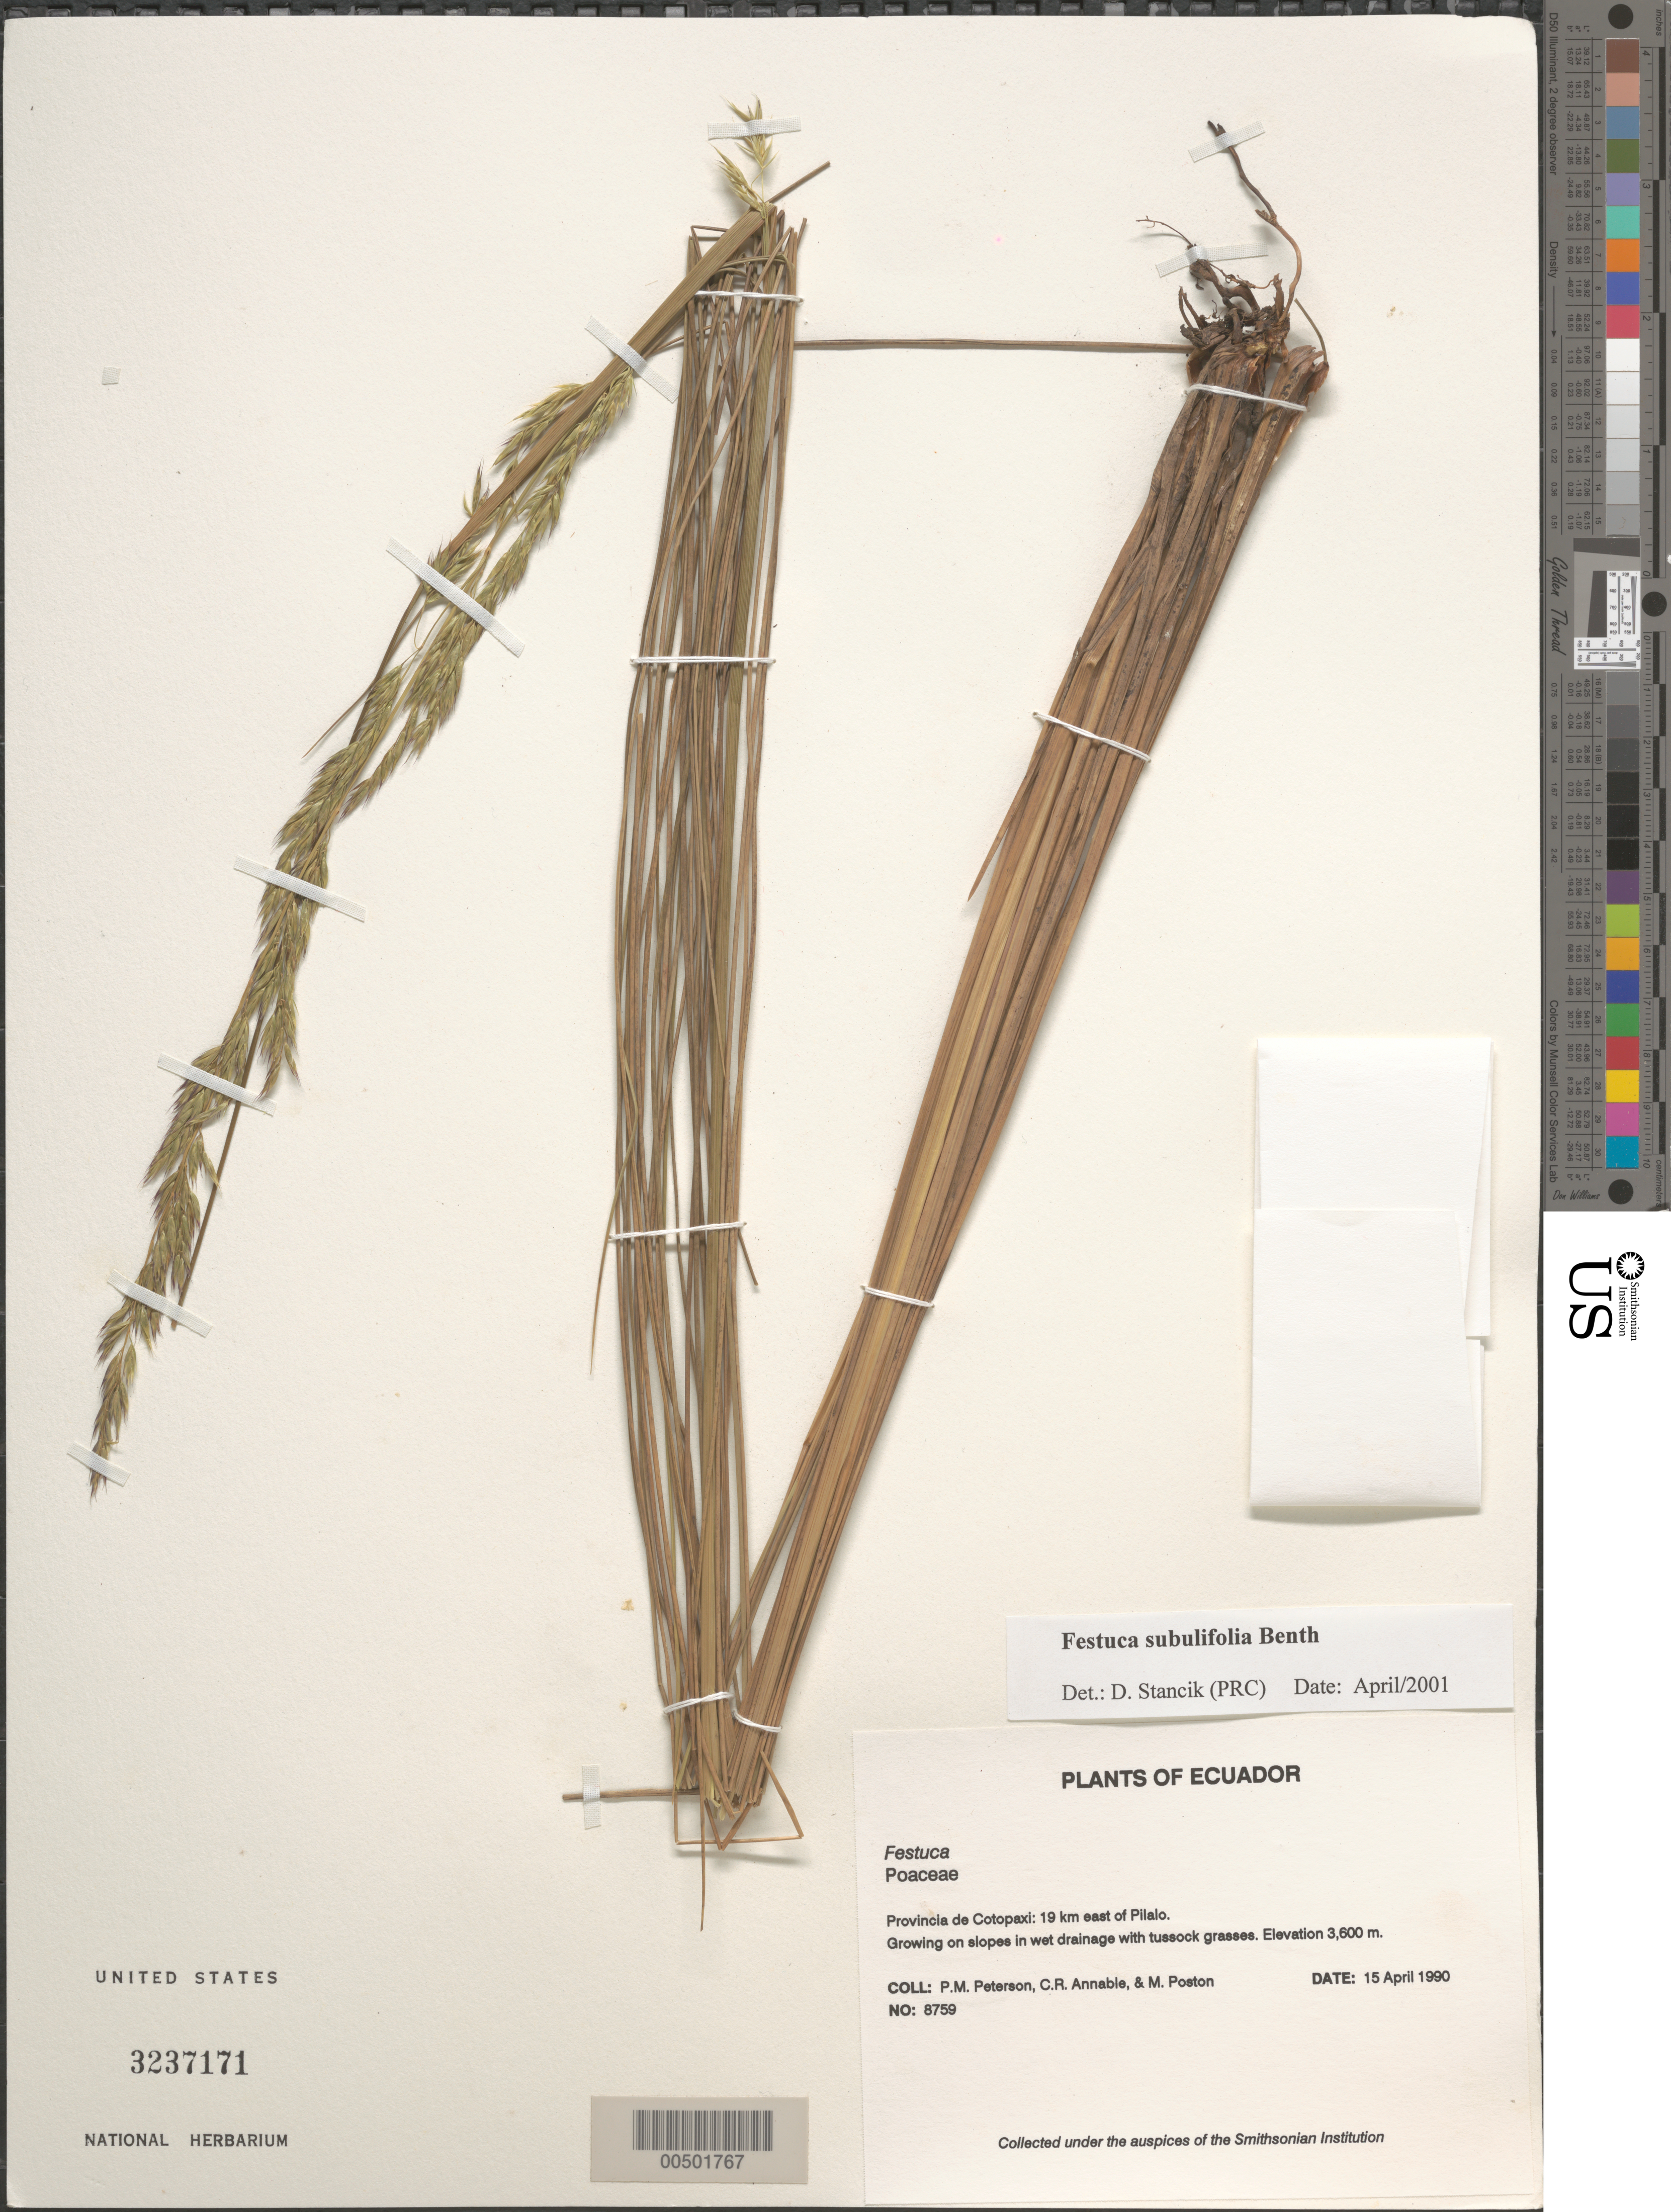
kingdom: Plantae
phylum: Tracheophyta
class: Liliopsida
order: Poales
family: Poaceae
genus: Festuca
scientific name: Festuca subulifolia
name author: Benth.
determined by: Stancik, D.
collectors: P. M. Peterson, C. R. Annable & M. Poston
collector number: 08759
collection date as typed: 15 Apr 1990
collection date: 1990-04-15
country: Ecuador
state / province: Cotopaxi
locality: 19 km E of Pilalo.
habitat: Growing on slopes in wet drainage with tussock grasses.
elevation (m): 3600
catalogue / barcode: US 3237171